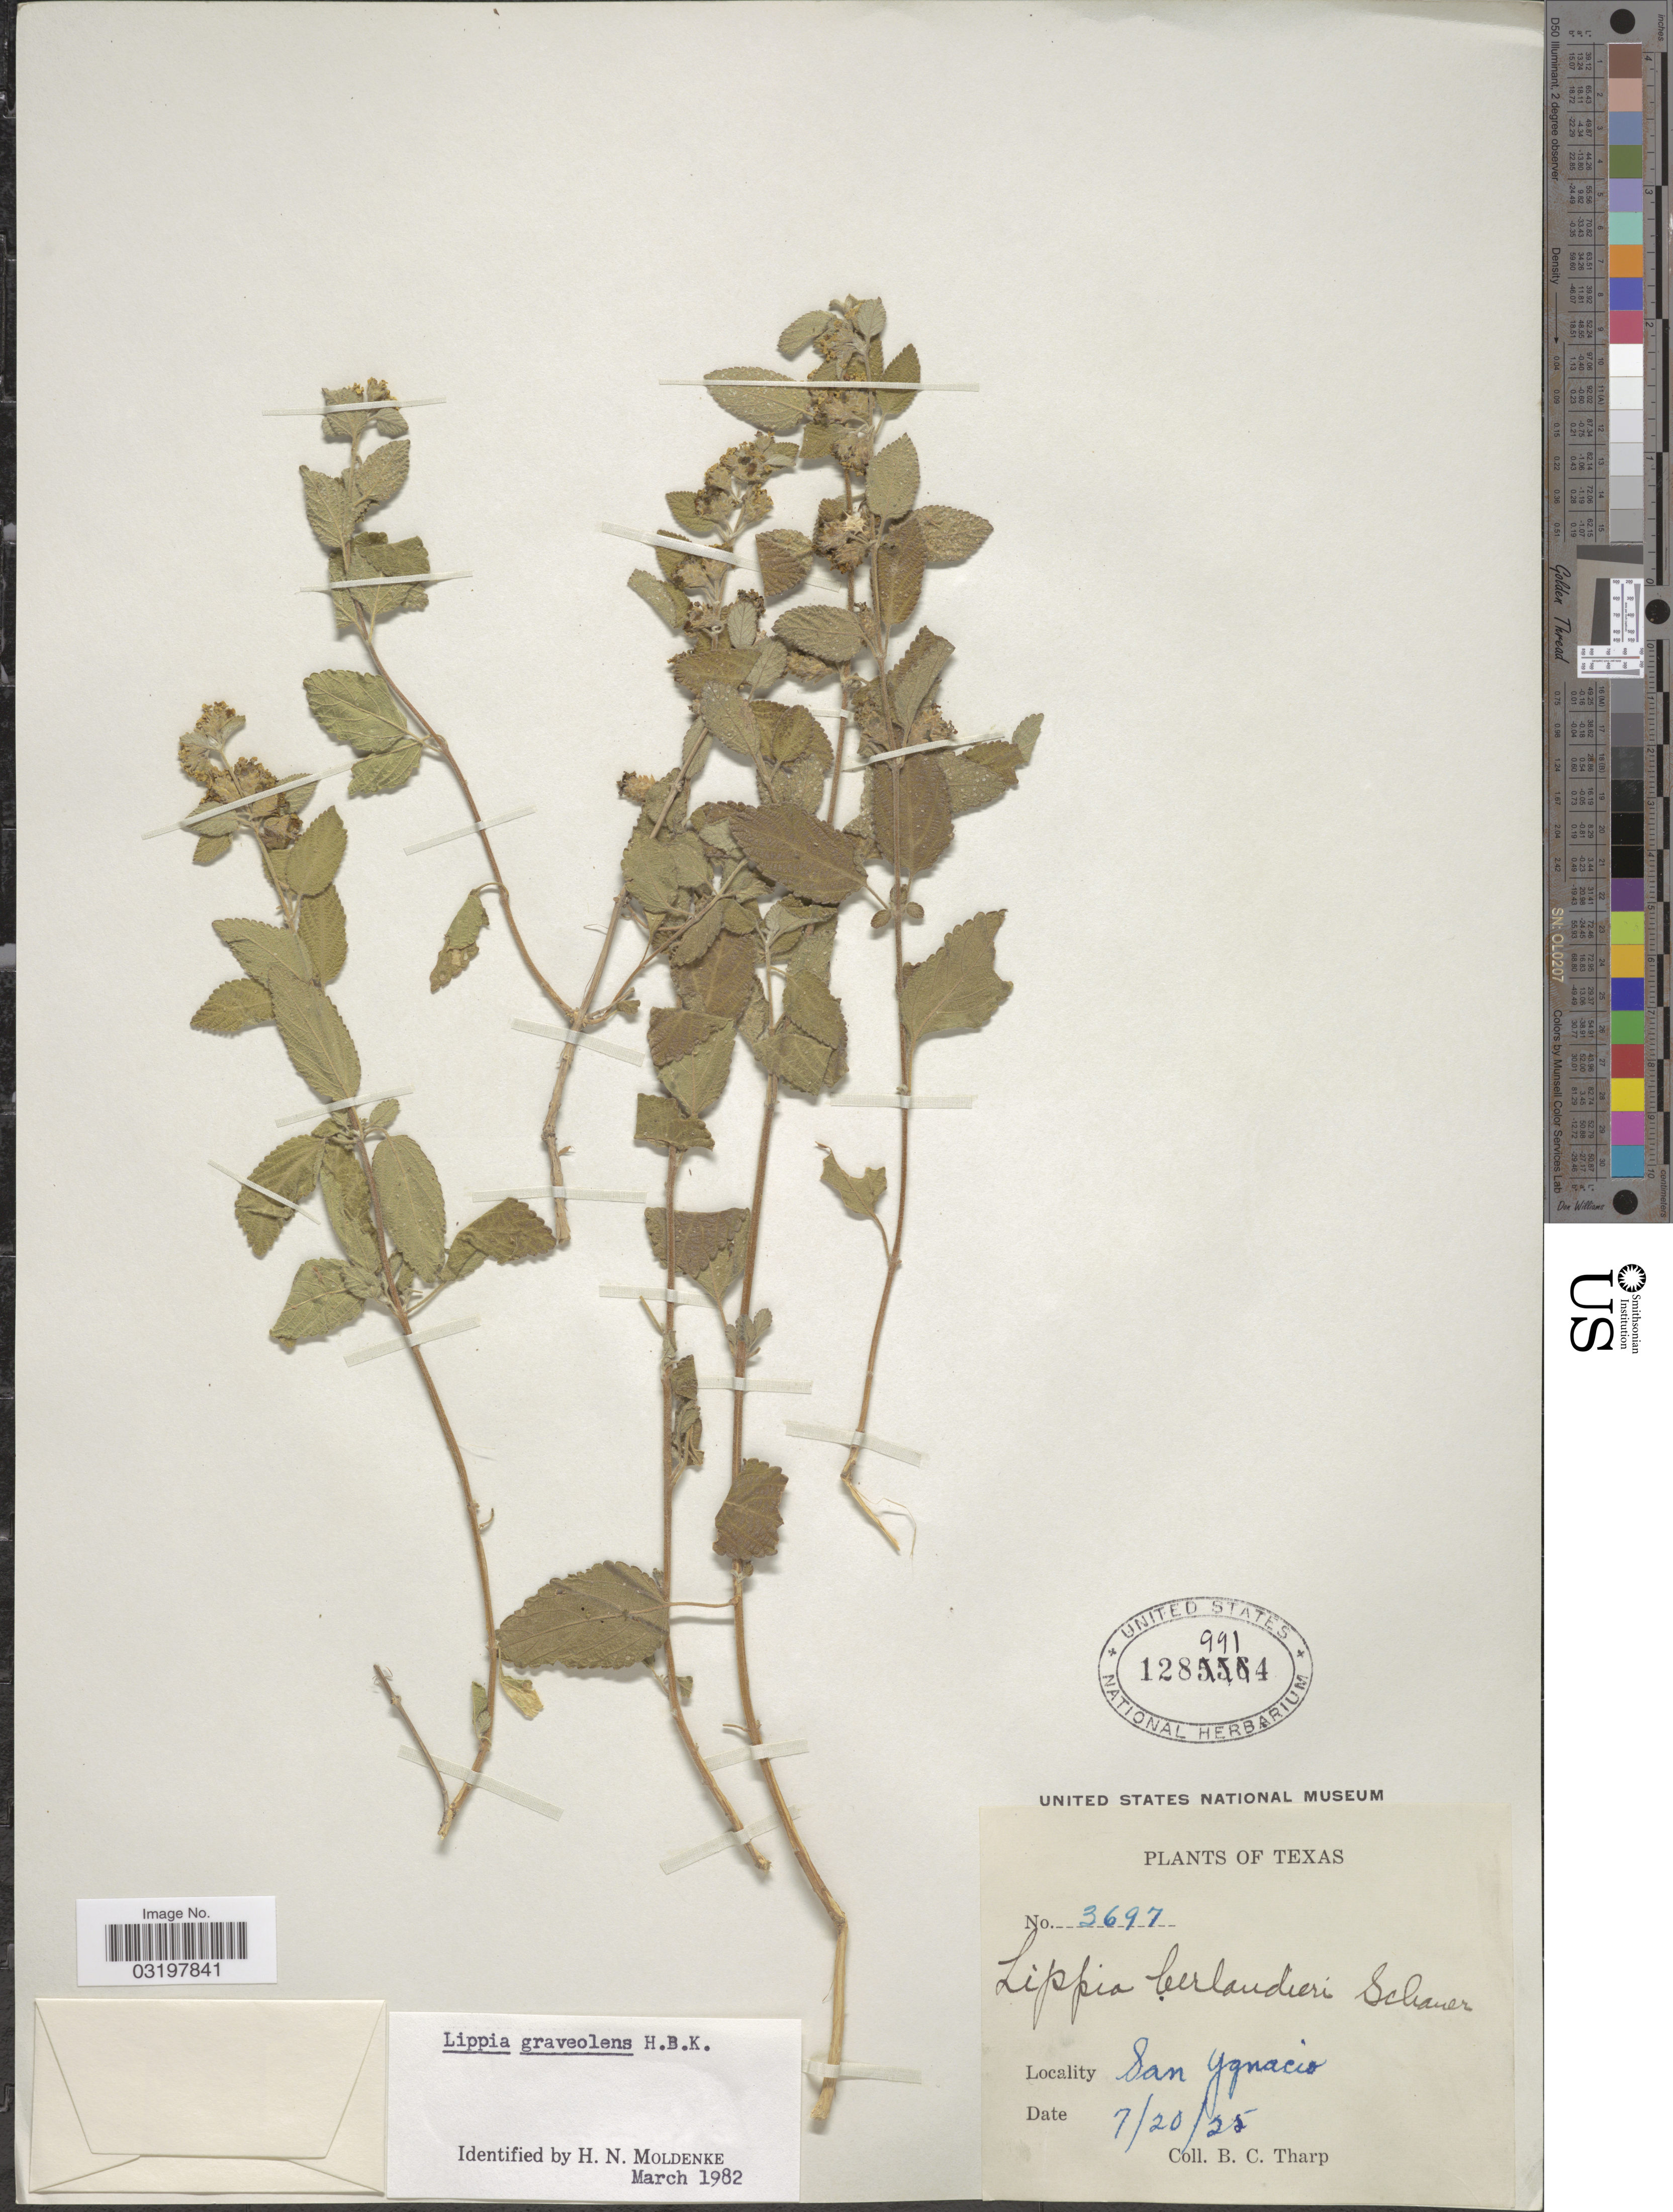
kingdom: Plantae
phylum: Tracheophyta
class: Magnoliopsida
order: Lamiales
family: Verbenaceae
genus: Lippia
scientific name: Lippia graveolens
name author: Kunth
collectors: B. C. Tharp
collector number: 3697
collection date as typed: Transcribed d/m/y: 20/7/25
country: United States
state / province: Texas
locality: San Ygnacio.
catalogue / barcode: US 1289914